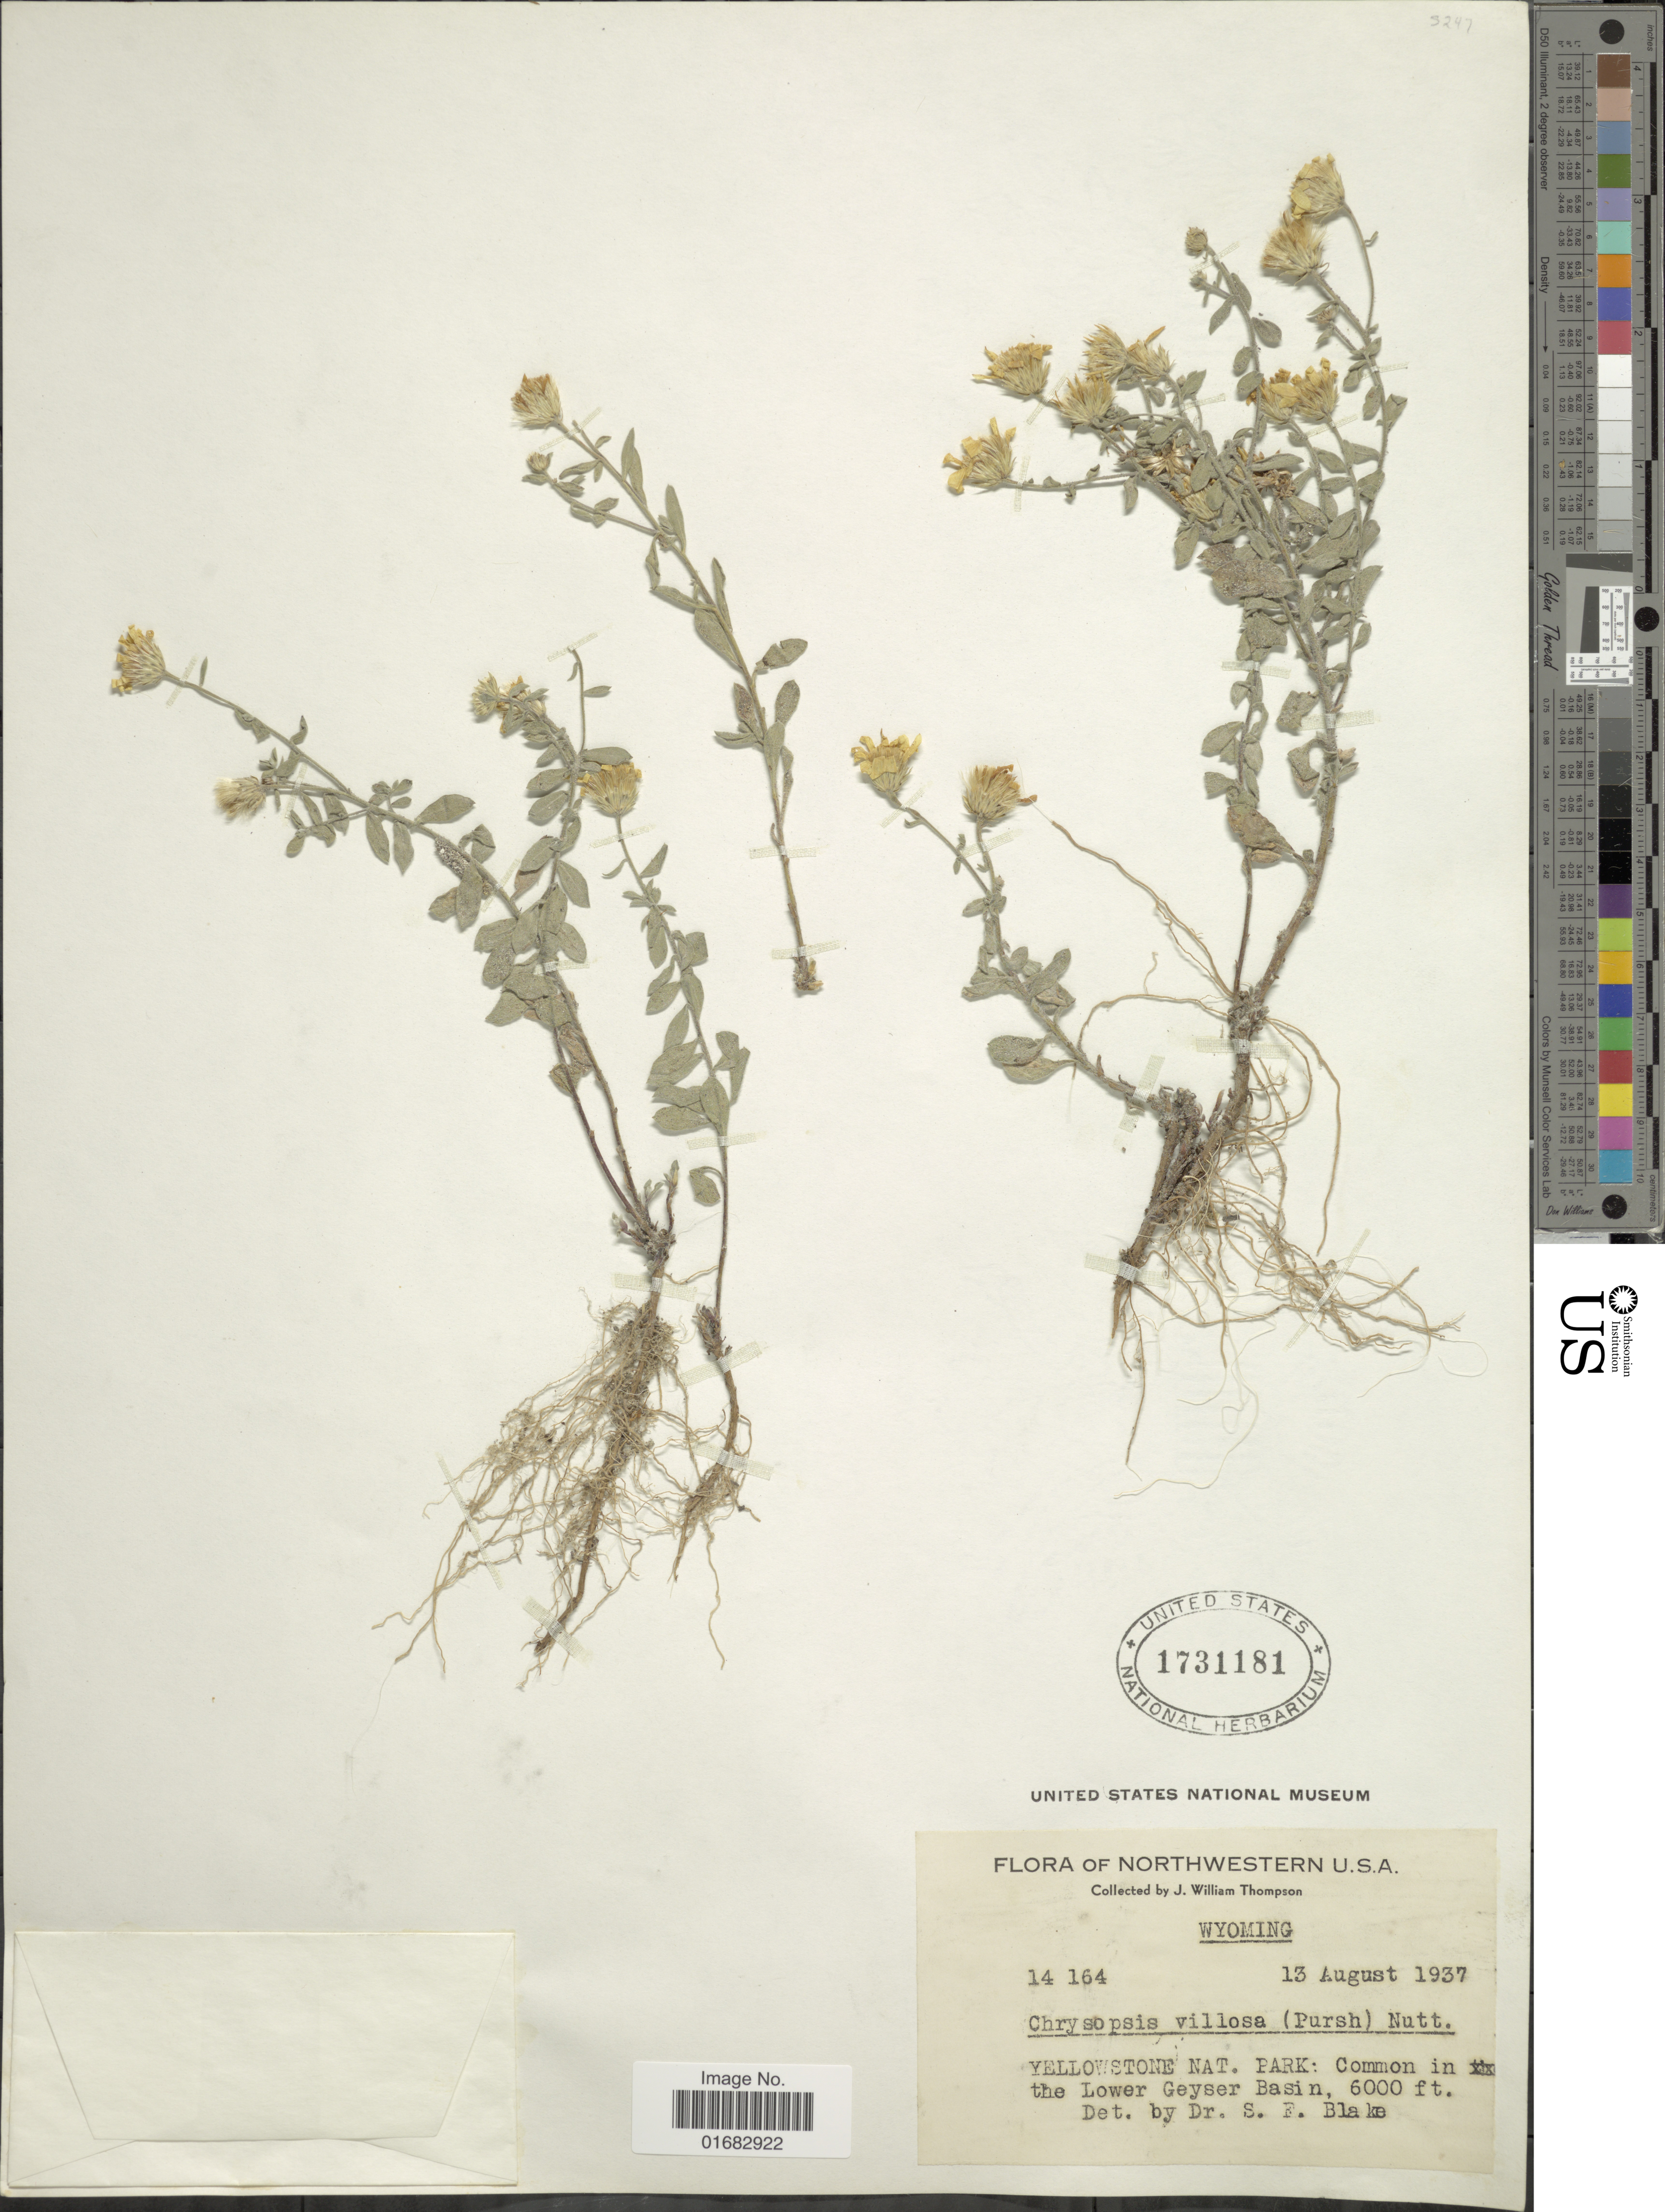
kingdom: Plantae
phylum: Tracheophyta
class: Magnoliopsida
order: Asterales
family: Asteraceae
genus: Heterotheca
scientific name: Heterotheca villosa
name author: (Pursh) Shinners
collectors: J. W. Thompson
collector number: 14164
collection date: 1937-08-13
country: United States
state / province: Wyoming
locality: Yellowstone Nat. Park: Common in the Lower Geyser Basin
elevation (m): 1829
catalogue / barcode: US 1731181